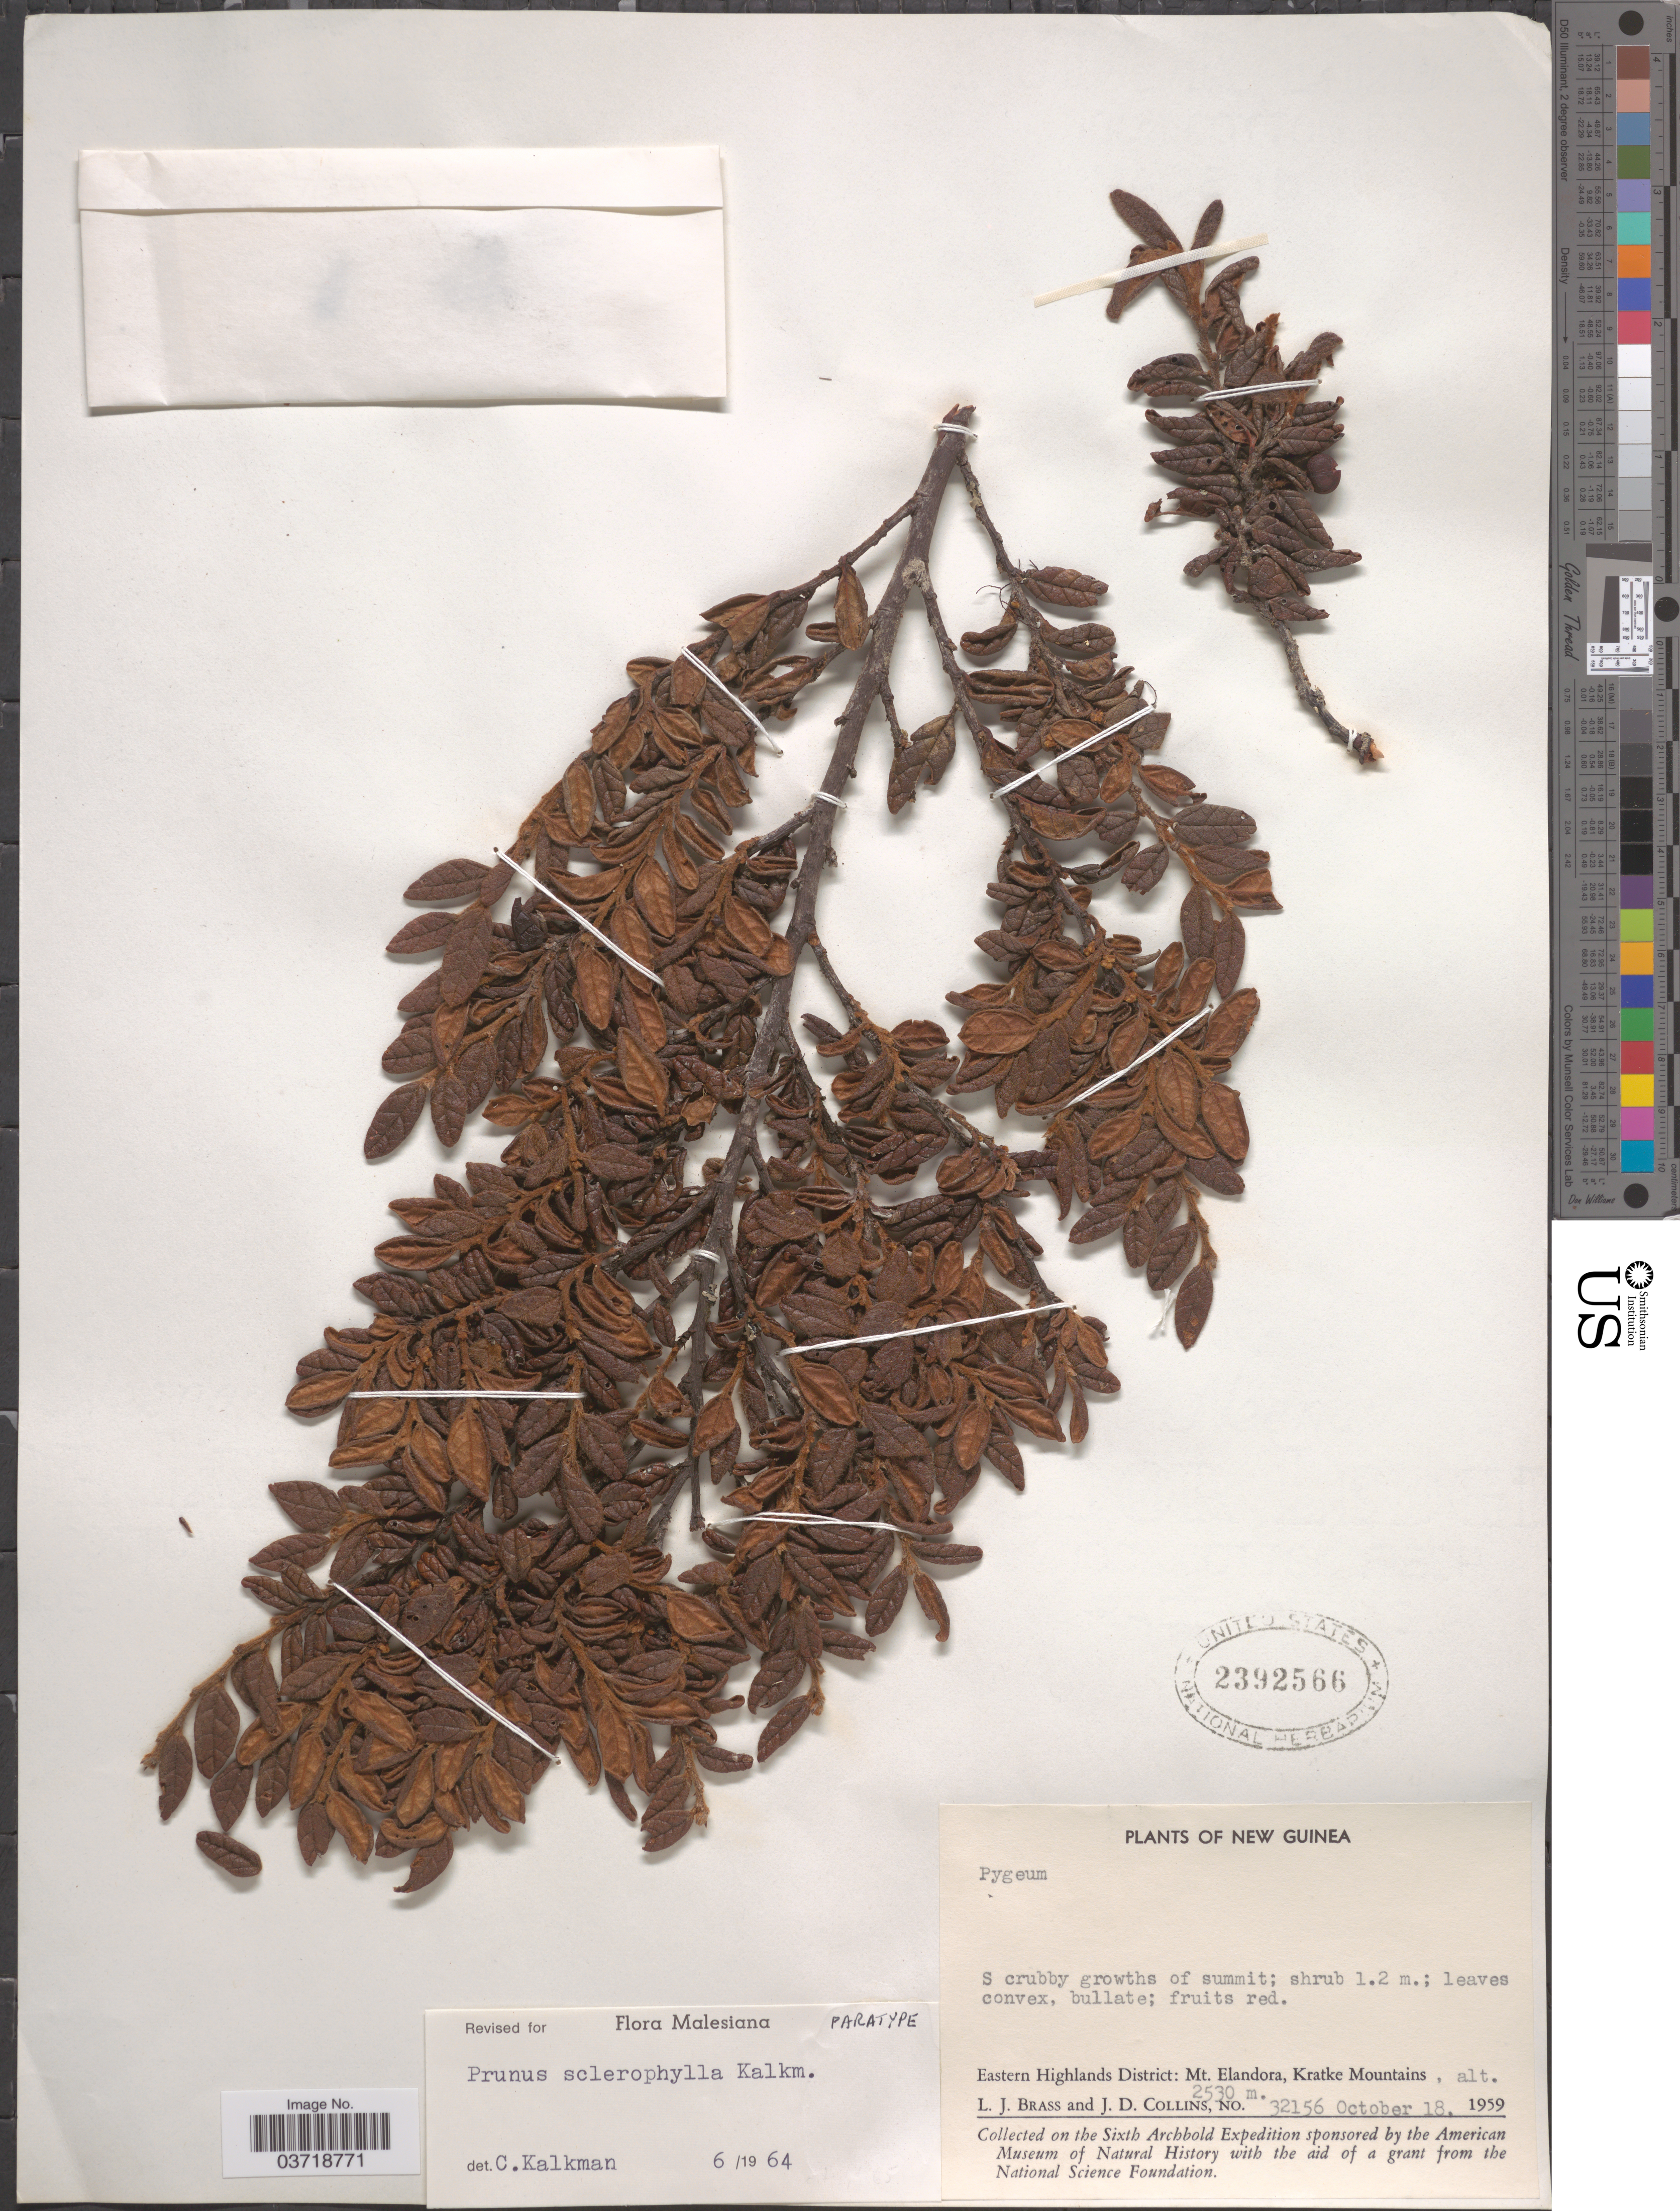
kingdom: Plantae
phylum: Tracheophyta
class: Magnoliopsida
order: Rosales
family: Rosaceae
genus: Prunus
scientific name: Prunus sclerophylla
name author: Kalkman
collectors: L. J. Brass & J. Collins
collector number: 32156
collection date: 1959-10-18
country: Papua New Guinea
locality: New Guinea. Eastern Highlands District: Mt. Elandora, Kratke Mountains.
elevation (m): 2530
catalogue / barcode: US 2392566